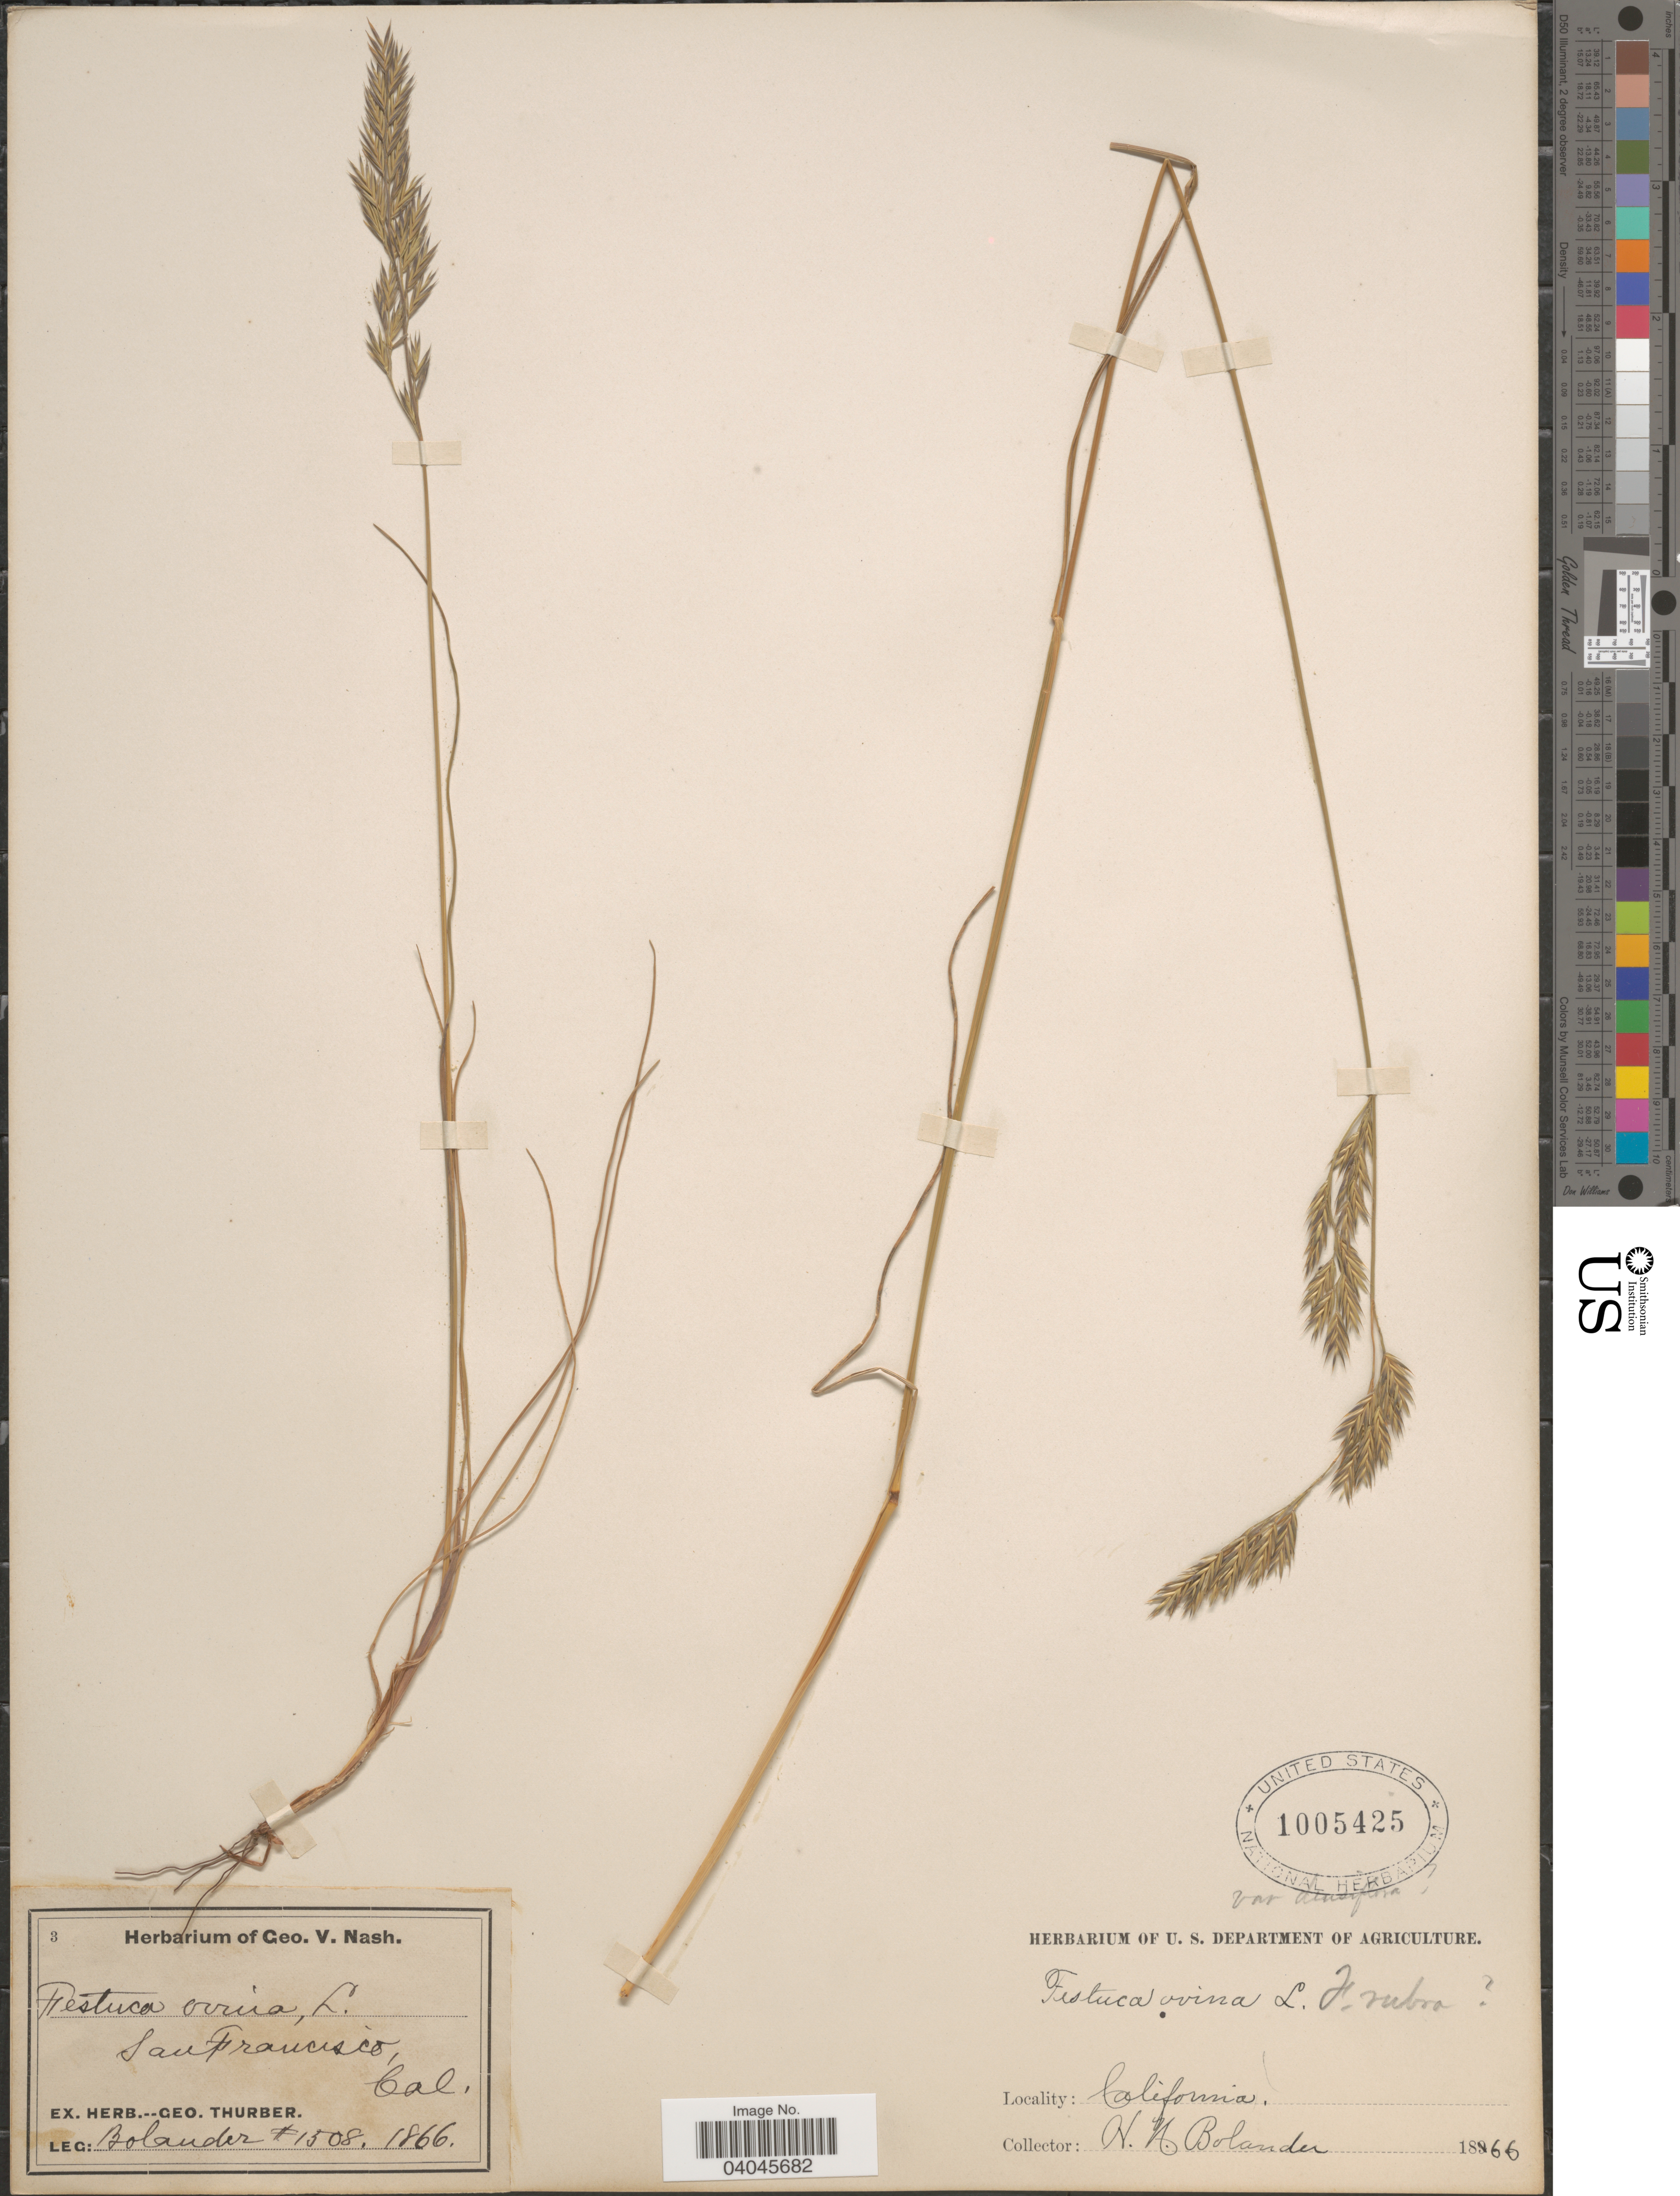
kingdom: Plantae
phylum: Tracheophyta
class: Liliopsida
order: Poales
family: Poaceae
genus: Festuca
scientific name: Festuca rubra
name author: L.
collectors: H. Bolander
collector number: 1508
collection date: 1866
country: United States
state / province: California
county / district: San Francisco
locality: San Francisco.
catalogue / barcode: US 1005425